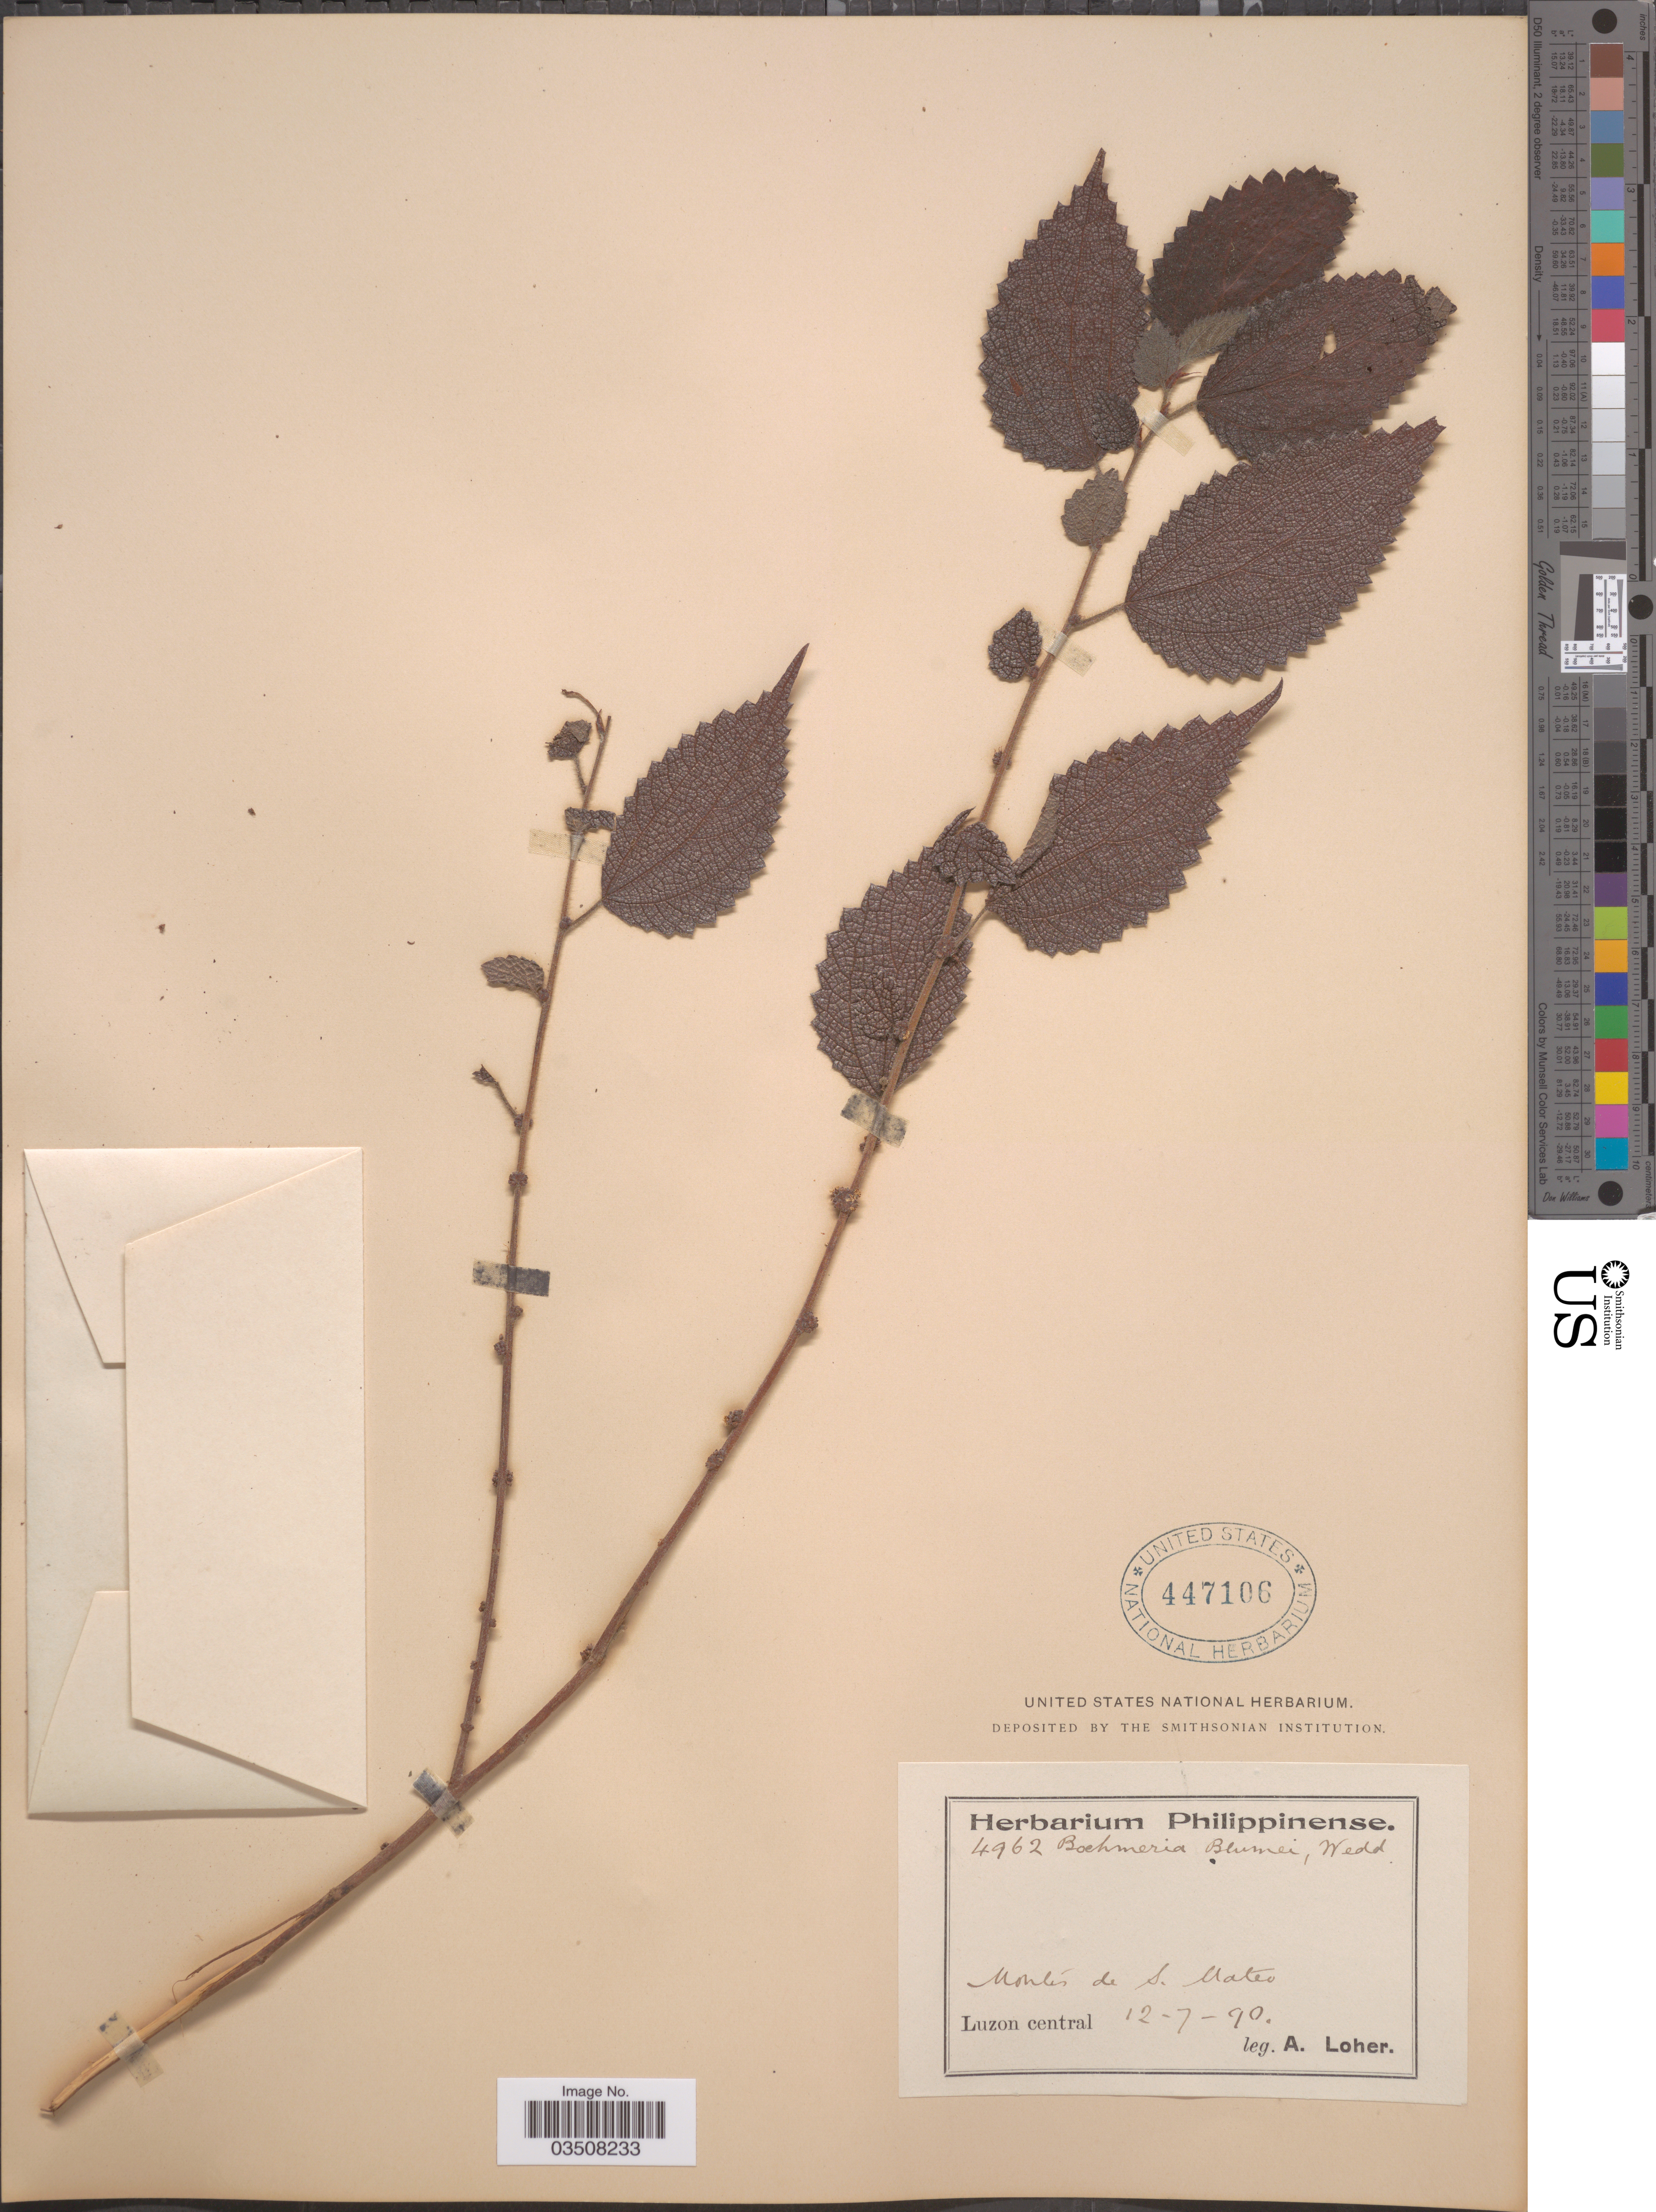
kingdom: Plantae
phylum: Tracheophyta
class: Magnoliopsida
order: Rosales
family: Urticaceae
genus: Boehmeria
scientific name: Boehmeria blumei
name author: Wedd.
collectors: A. Loher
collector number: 4962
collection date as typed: Transcribed d/m/y: 12/7/90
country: Philippines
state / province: Central Luzon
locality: Montes de S. Mateo, Luzon central.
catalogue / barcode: US 447106